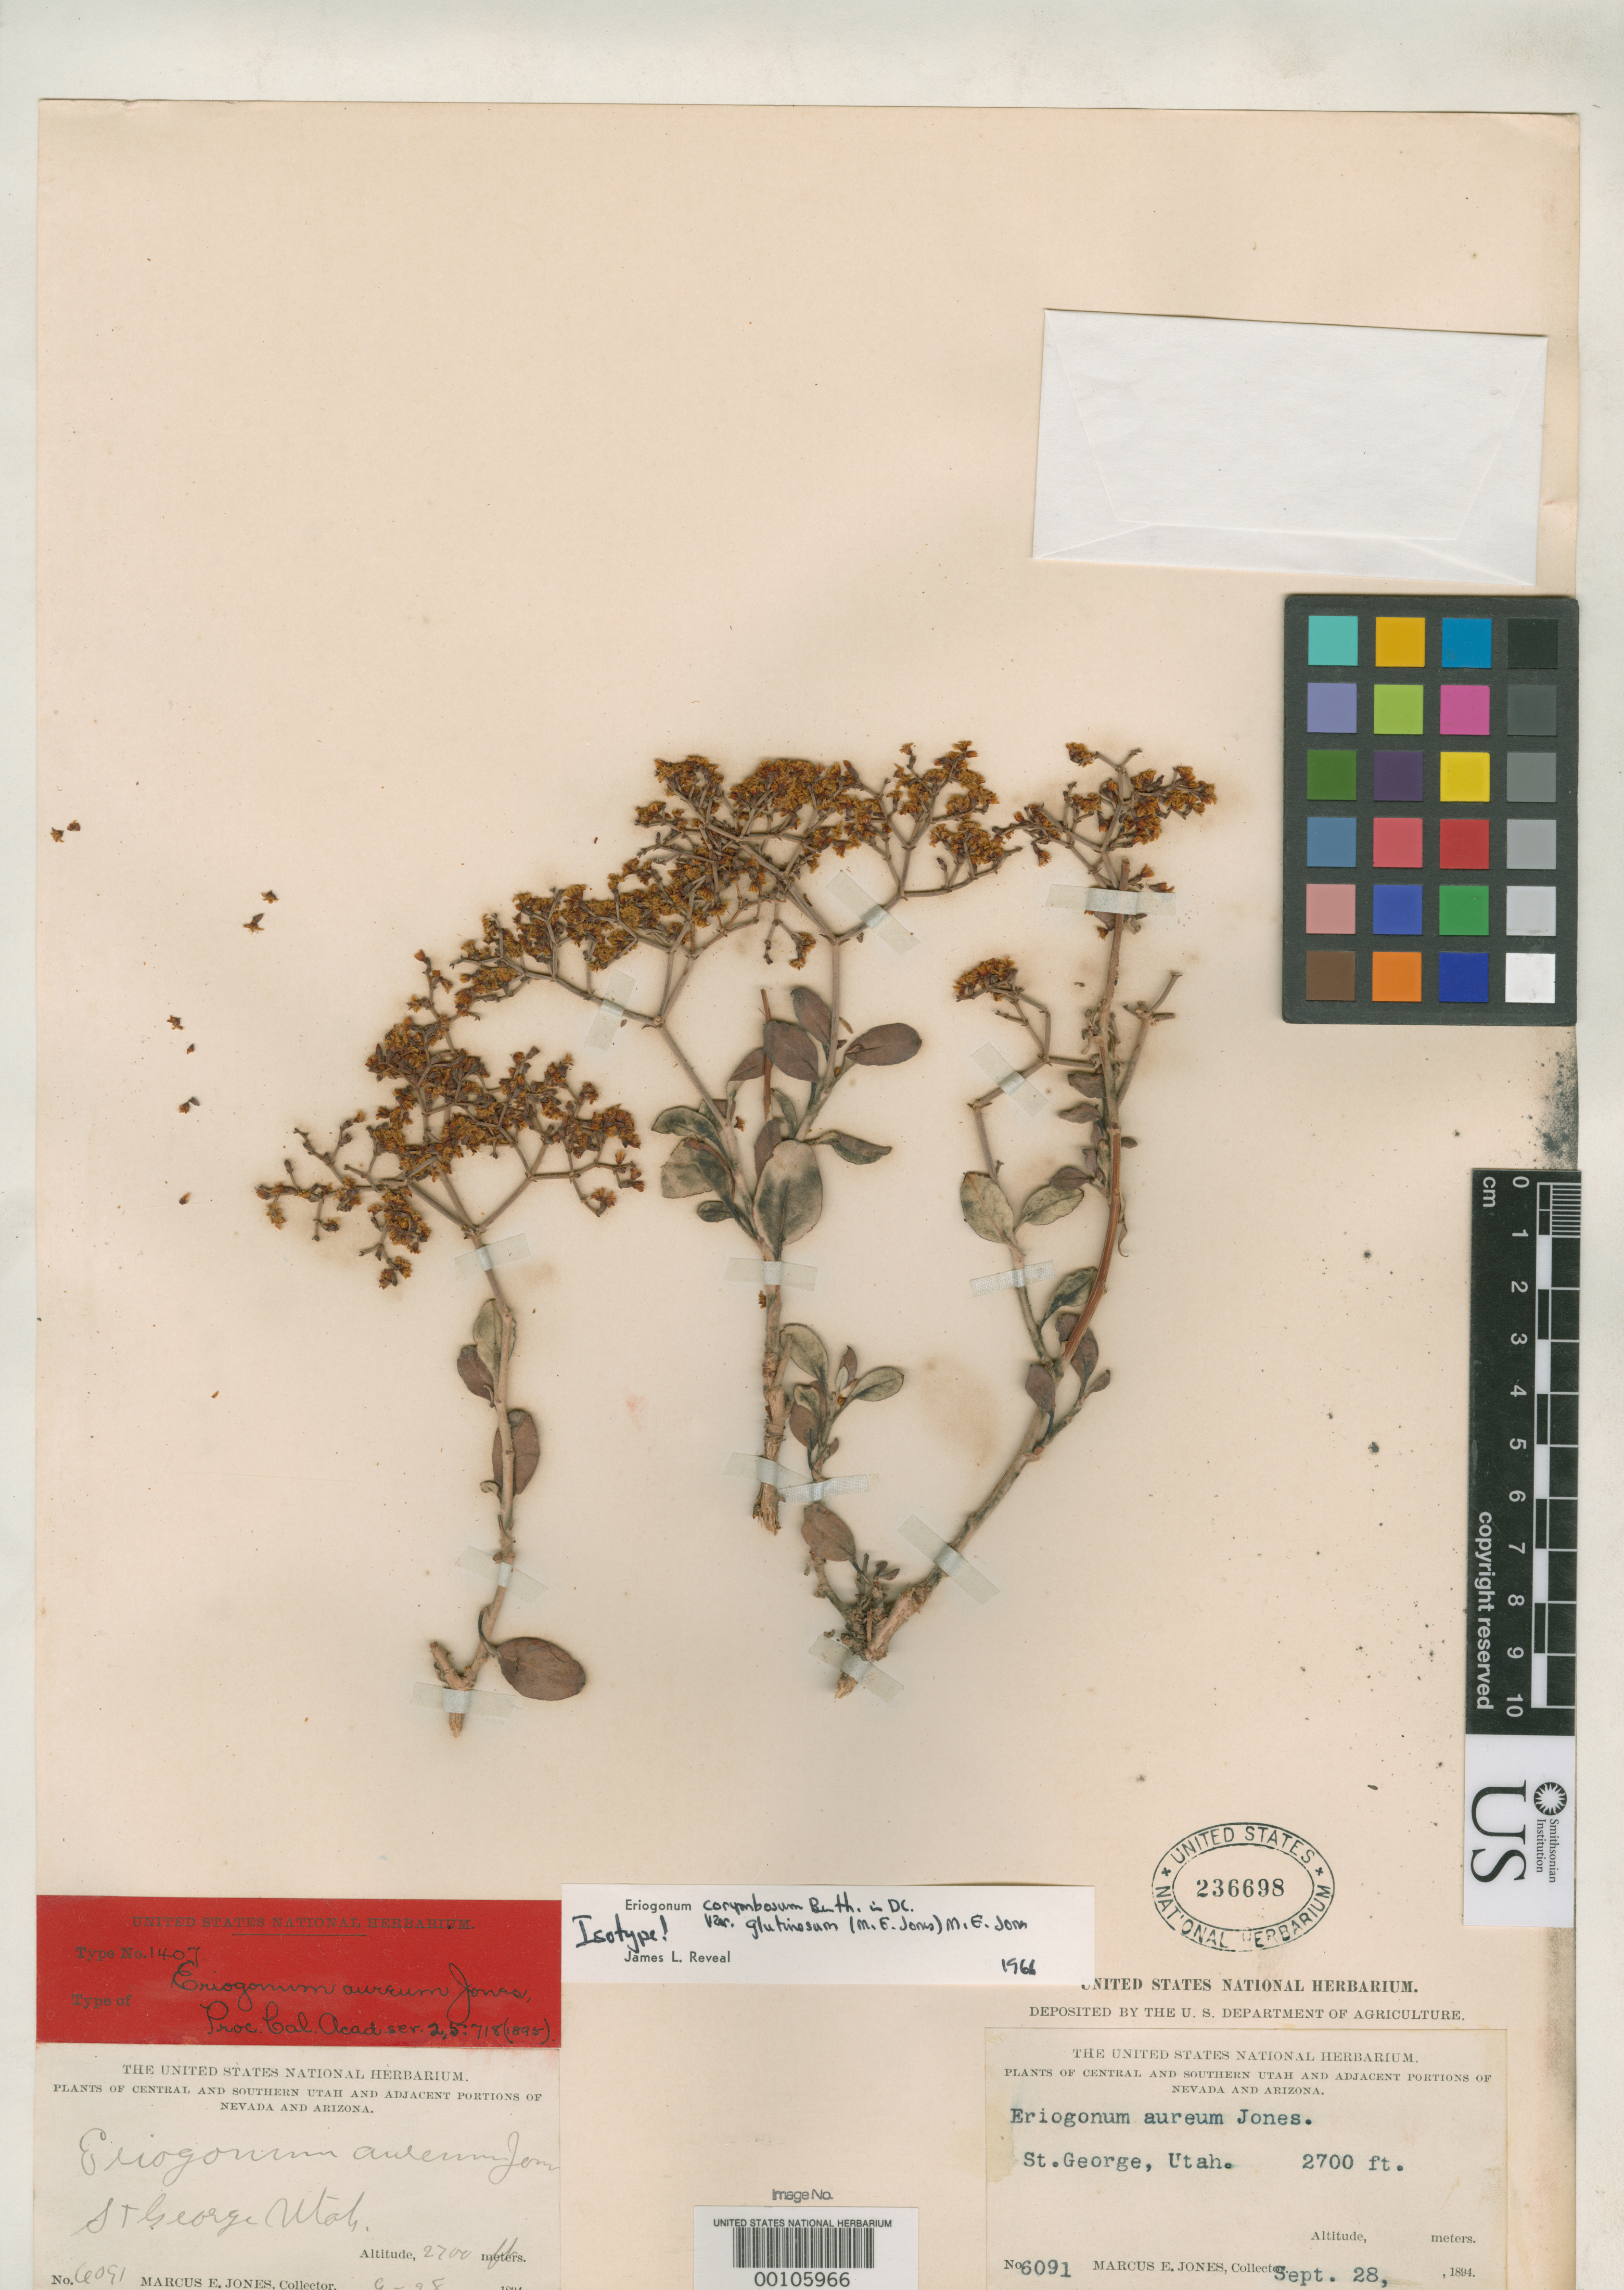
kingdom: Plantae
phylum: Tracheophyta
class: Magnoliopsida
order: Caryophyllales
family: Polygonaceae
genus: Eriogonum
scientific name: Eriogonum aureum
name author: M.E. Jones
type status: Isotype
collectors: M. E. Jones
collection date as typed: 28 Sep 1894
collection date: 1894-09-28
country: United States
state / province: Utah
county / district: Washington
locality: St. George.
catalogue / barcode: US 236698